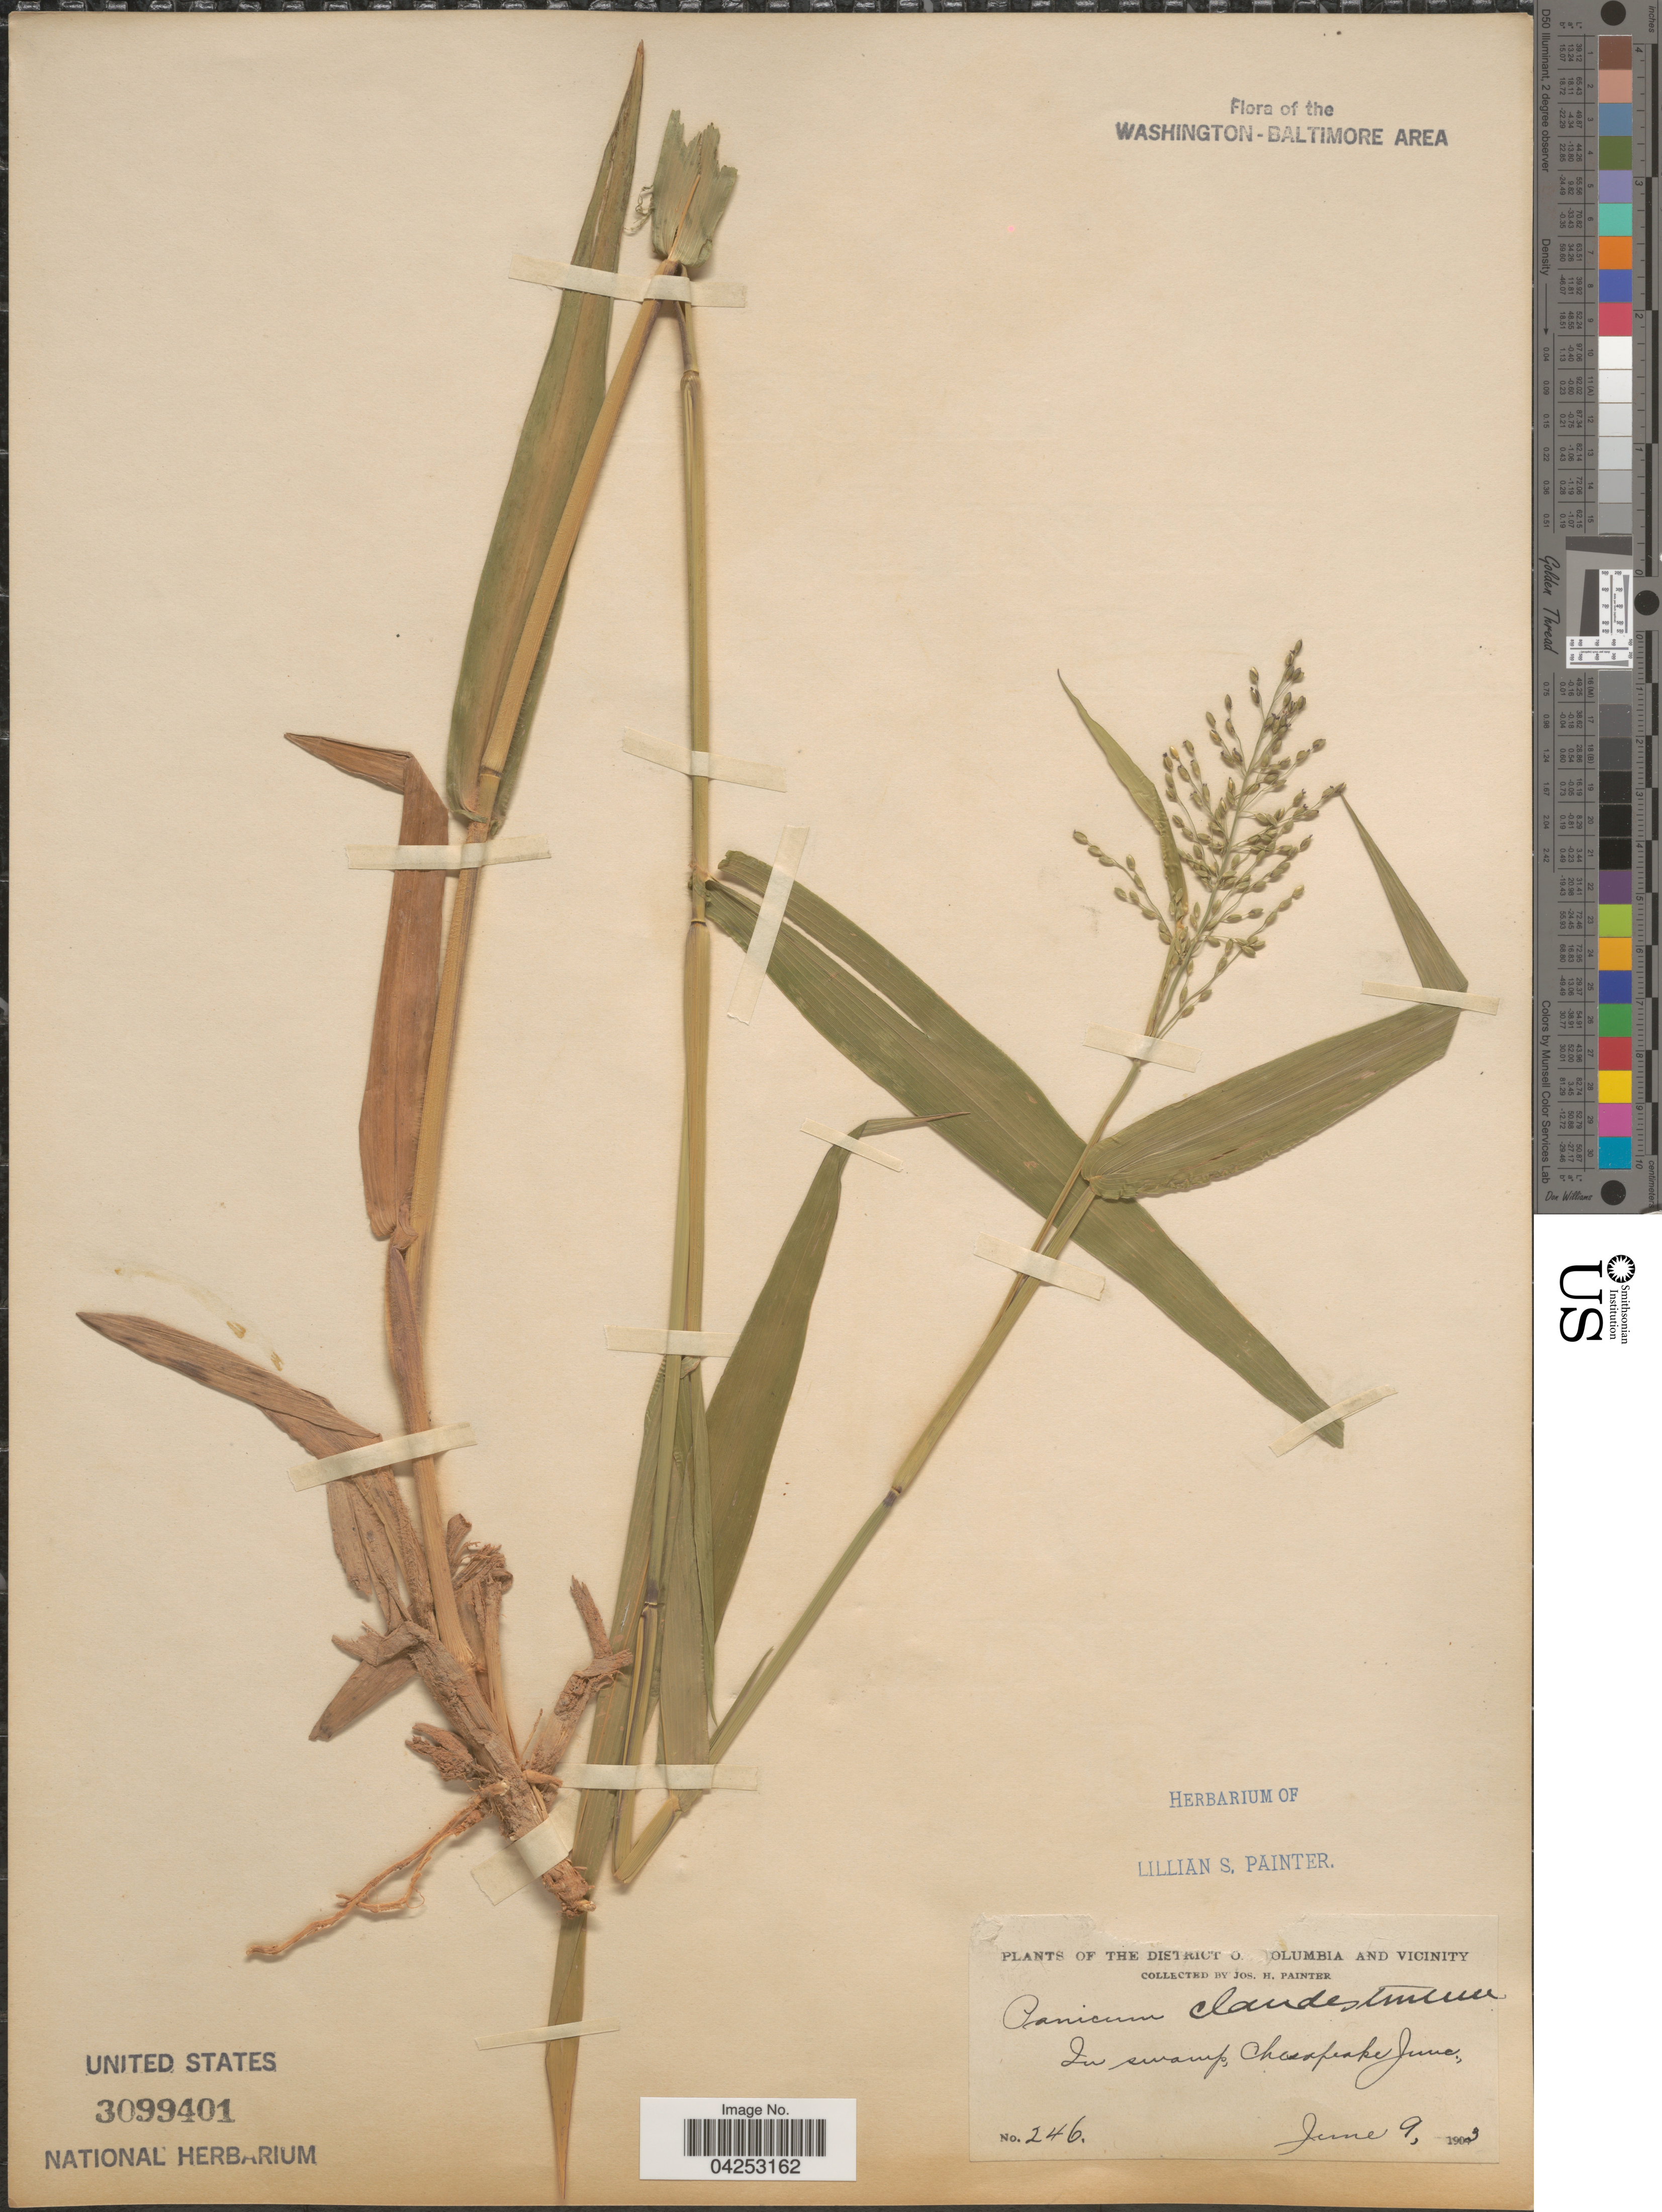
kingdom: Plantae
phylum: Tracheophyta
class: Liliopsida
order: Poales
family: Poaceae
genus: Dichanthelium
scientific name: Dichanthelium clandestinum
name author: (L.) Gould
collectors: J. H. Painter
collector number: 246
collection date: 1903-06-09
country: United States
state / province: District of Columbia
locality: The District of Columbia and Vicinity. In swamp, Chesapeake.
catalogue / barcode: US 3099401